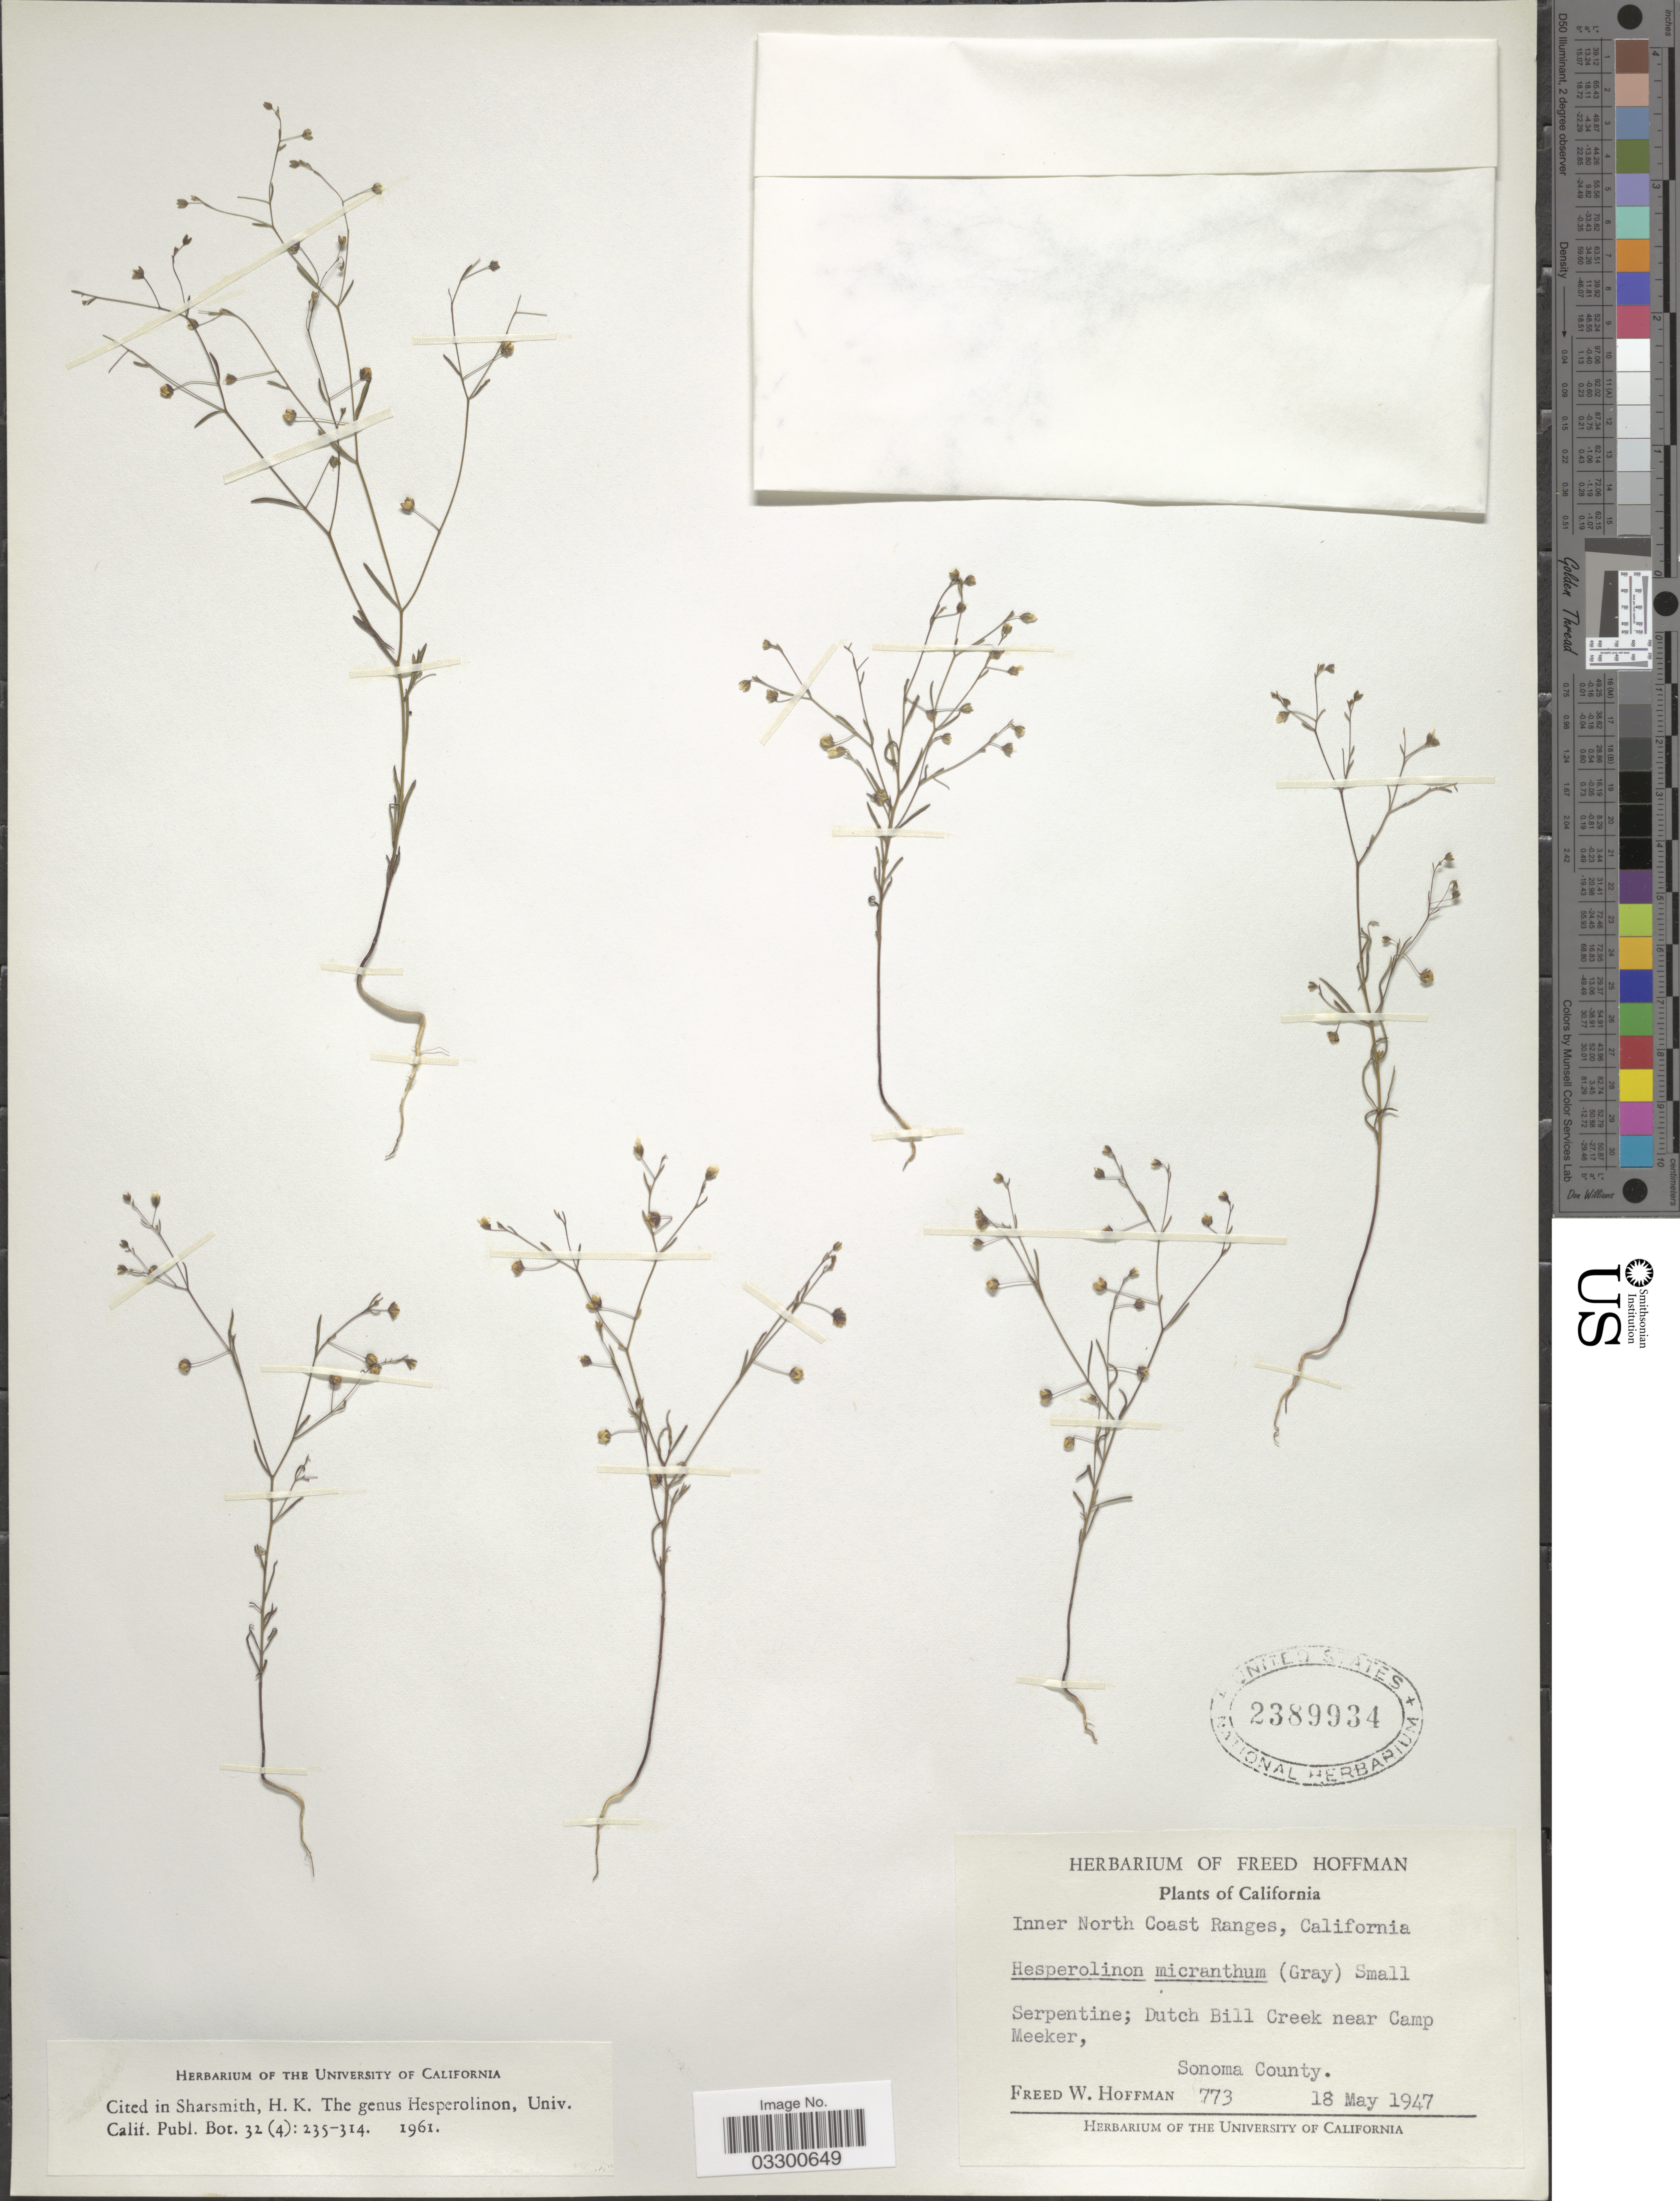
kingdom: Plantae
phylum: Tracheophyta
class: Magnoliopsida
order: Malpighiales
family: Linaceae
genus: Linum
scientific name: Linum micranthum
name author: A. Gray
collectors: F. Hoffman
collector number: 773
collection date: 1947-05-18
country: United States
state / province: California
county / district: Sonoma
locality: Serpentine; Dutch Bill Creek near Camp Meeker, Sonoma County.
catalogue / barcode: US 2389934